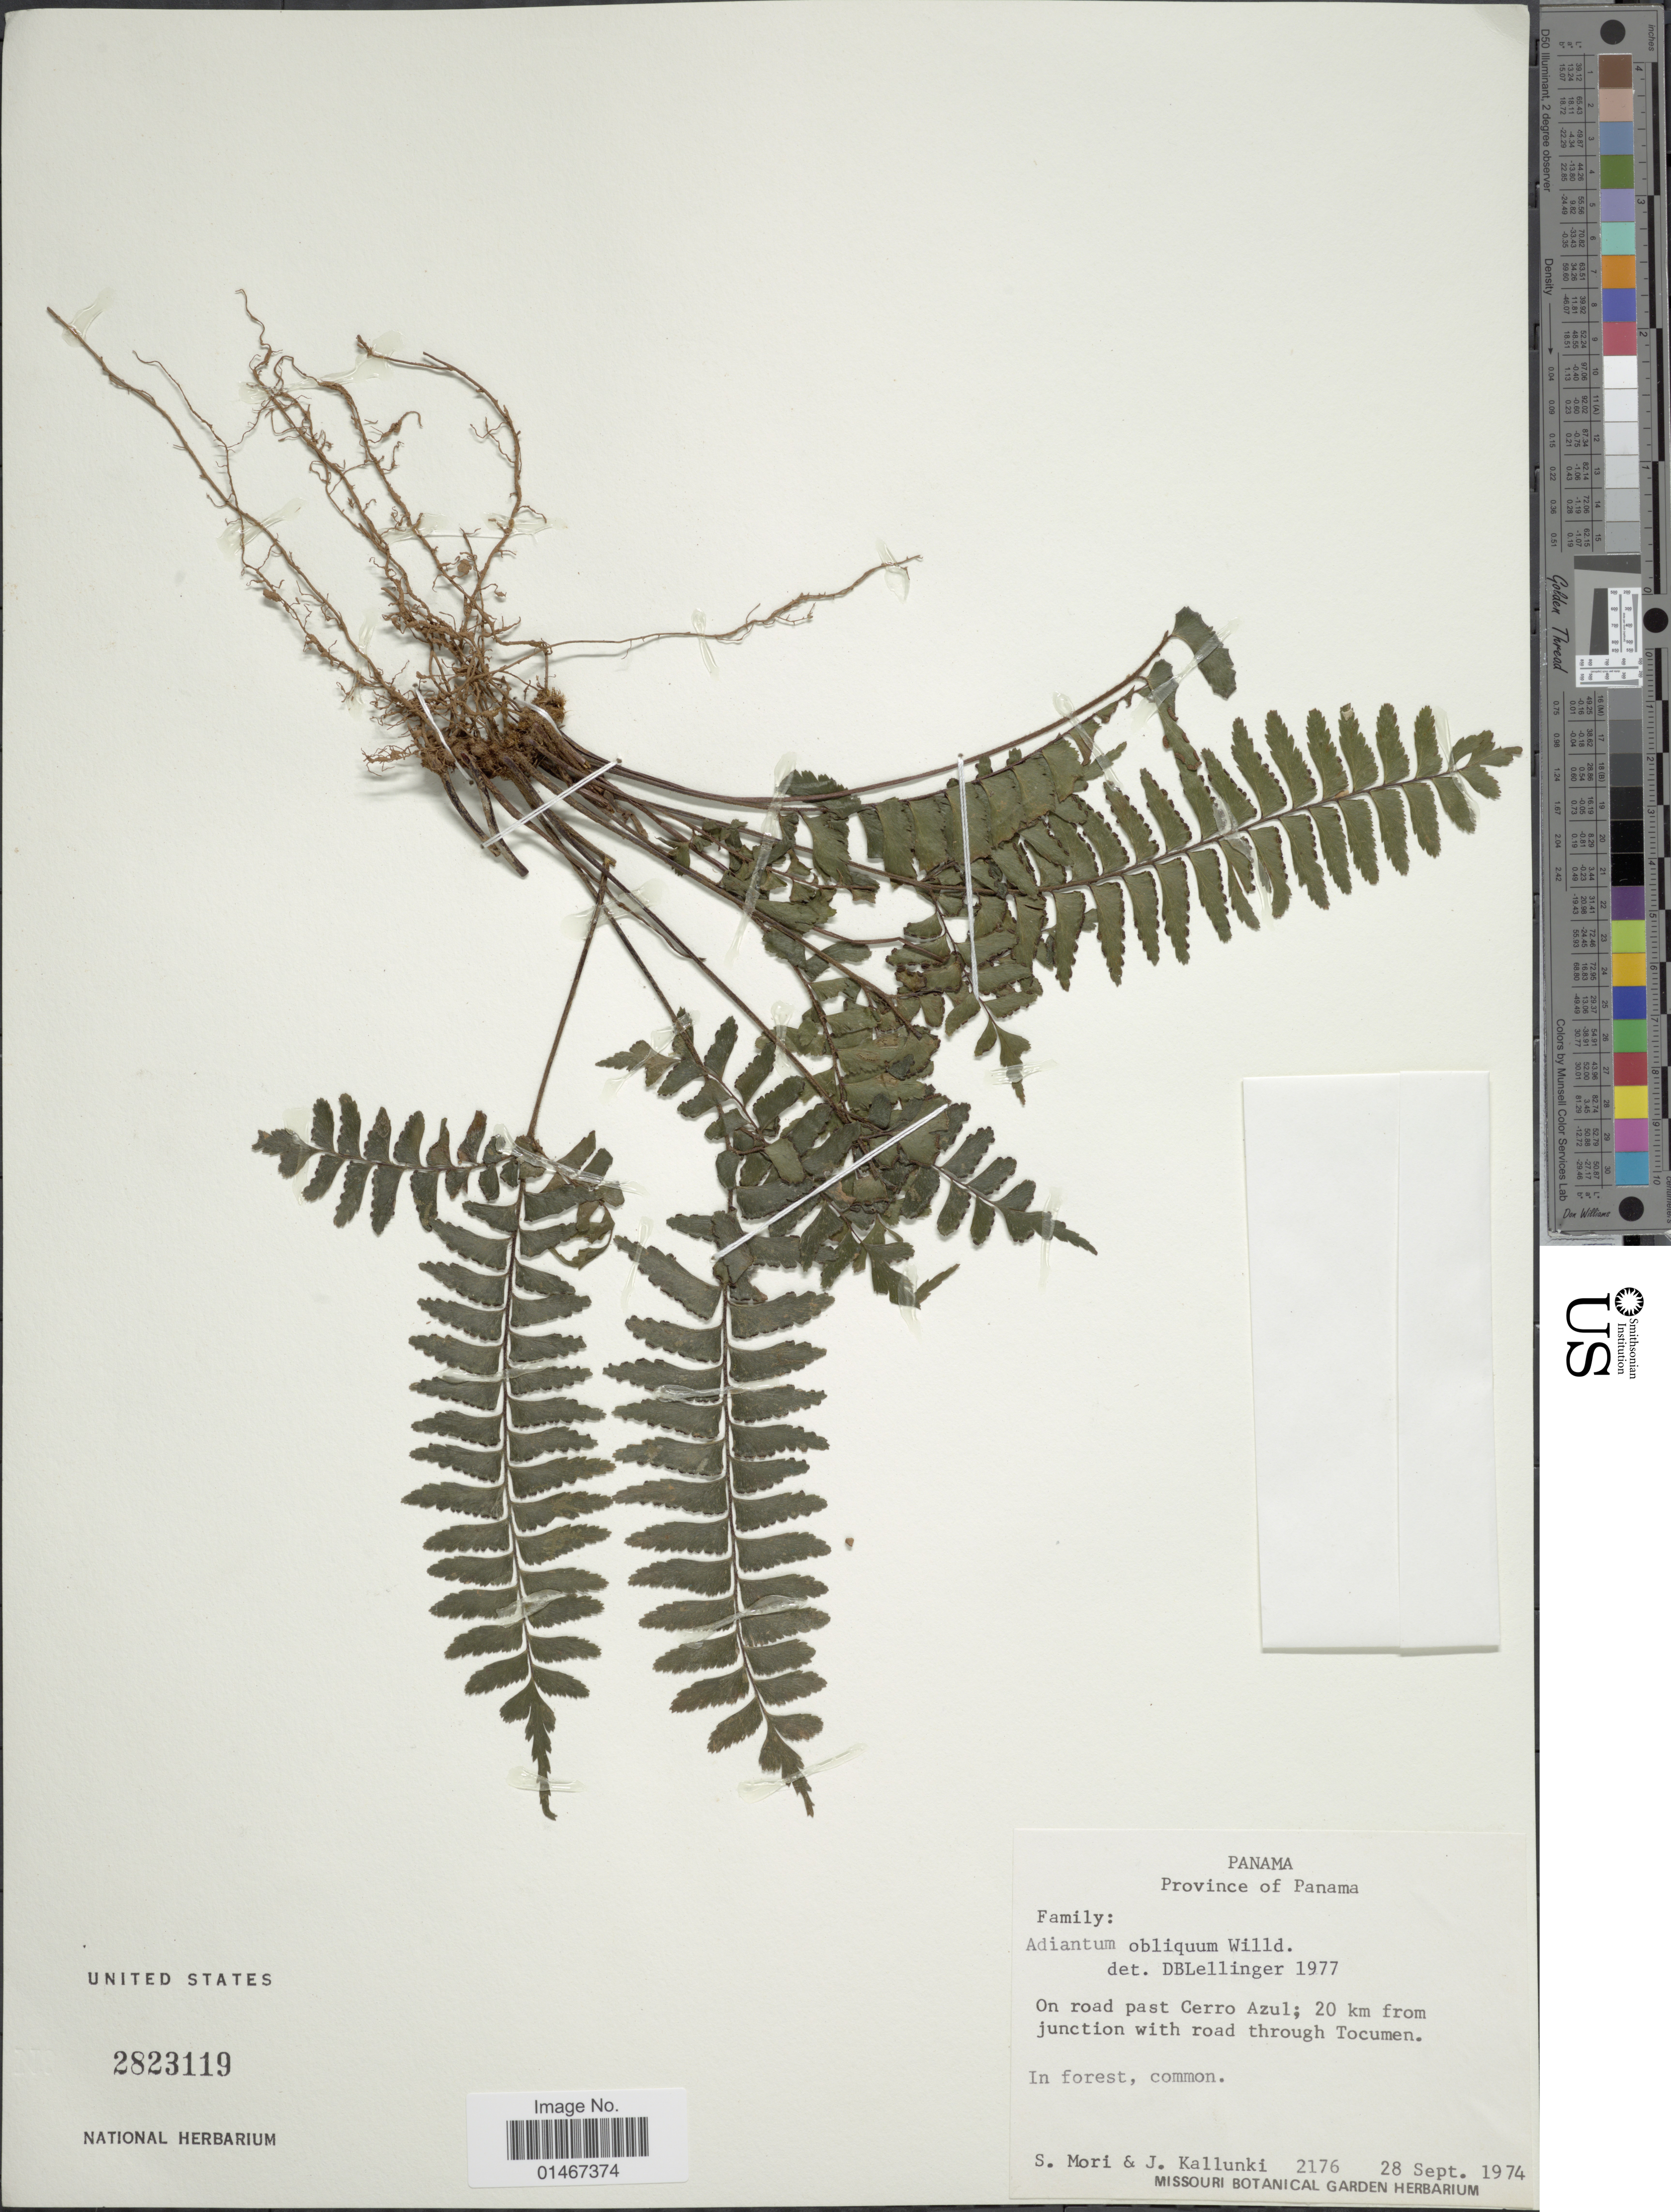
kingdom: Plantae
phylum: Tracheophyta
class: Polypodiopsida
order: Polypodiales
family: Pteridaceae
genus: Adiantum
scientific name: Adiantum obliquum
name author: Willd.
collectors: S. Mori & J. Kallunki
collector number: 2176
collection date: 1974-09-28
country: Panama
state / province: Panamá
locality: Province of Panama. On road past Cerro Azul; 20 km from junction with road through Tocumen.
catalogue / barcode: US 2823119